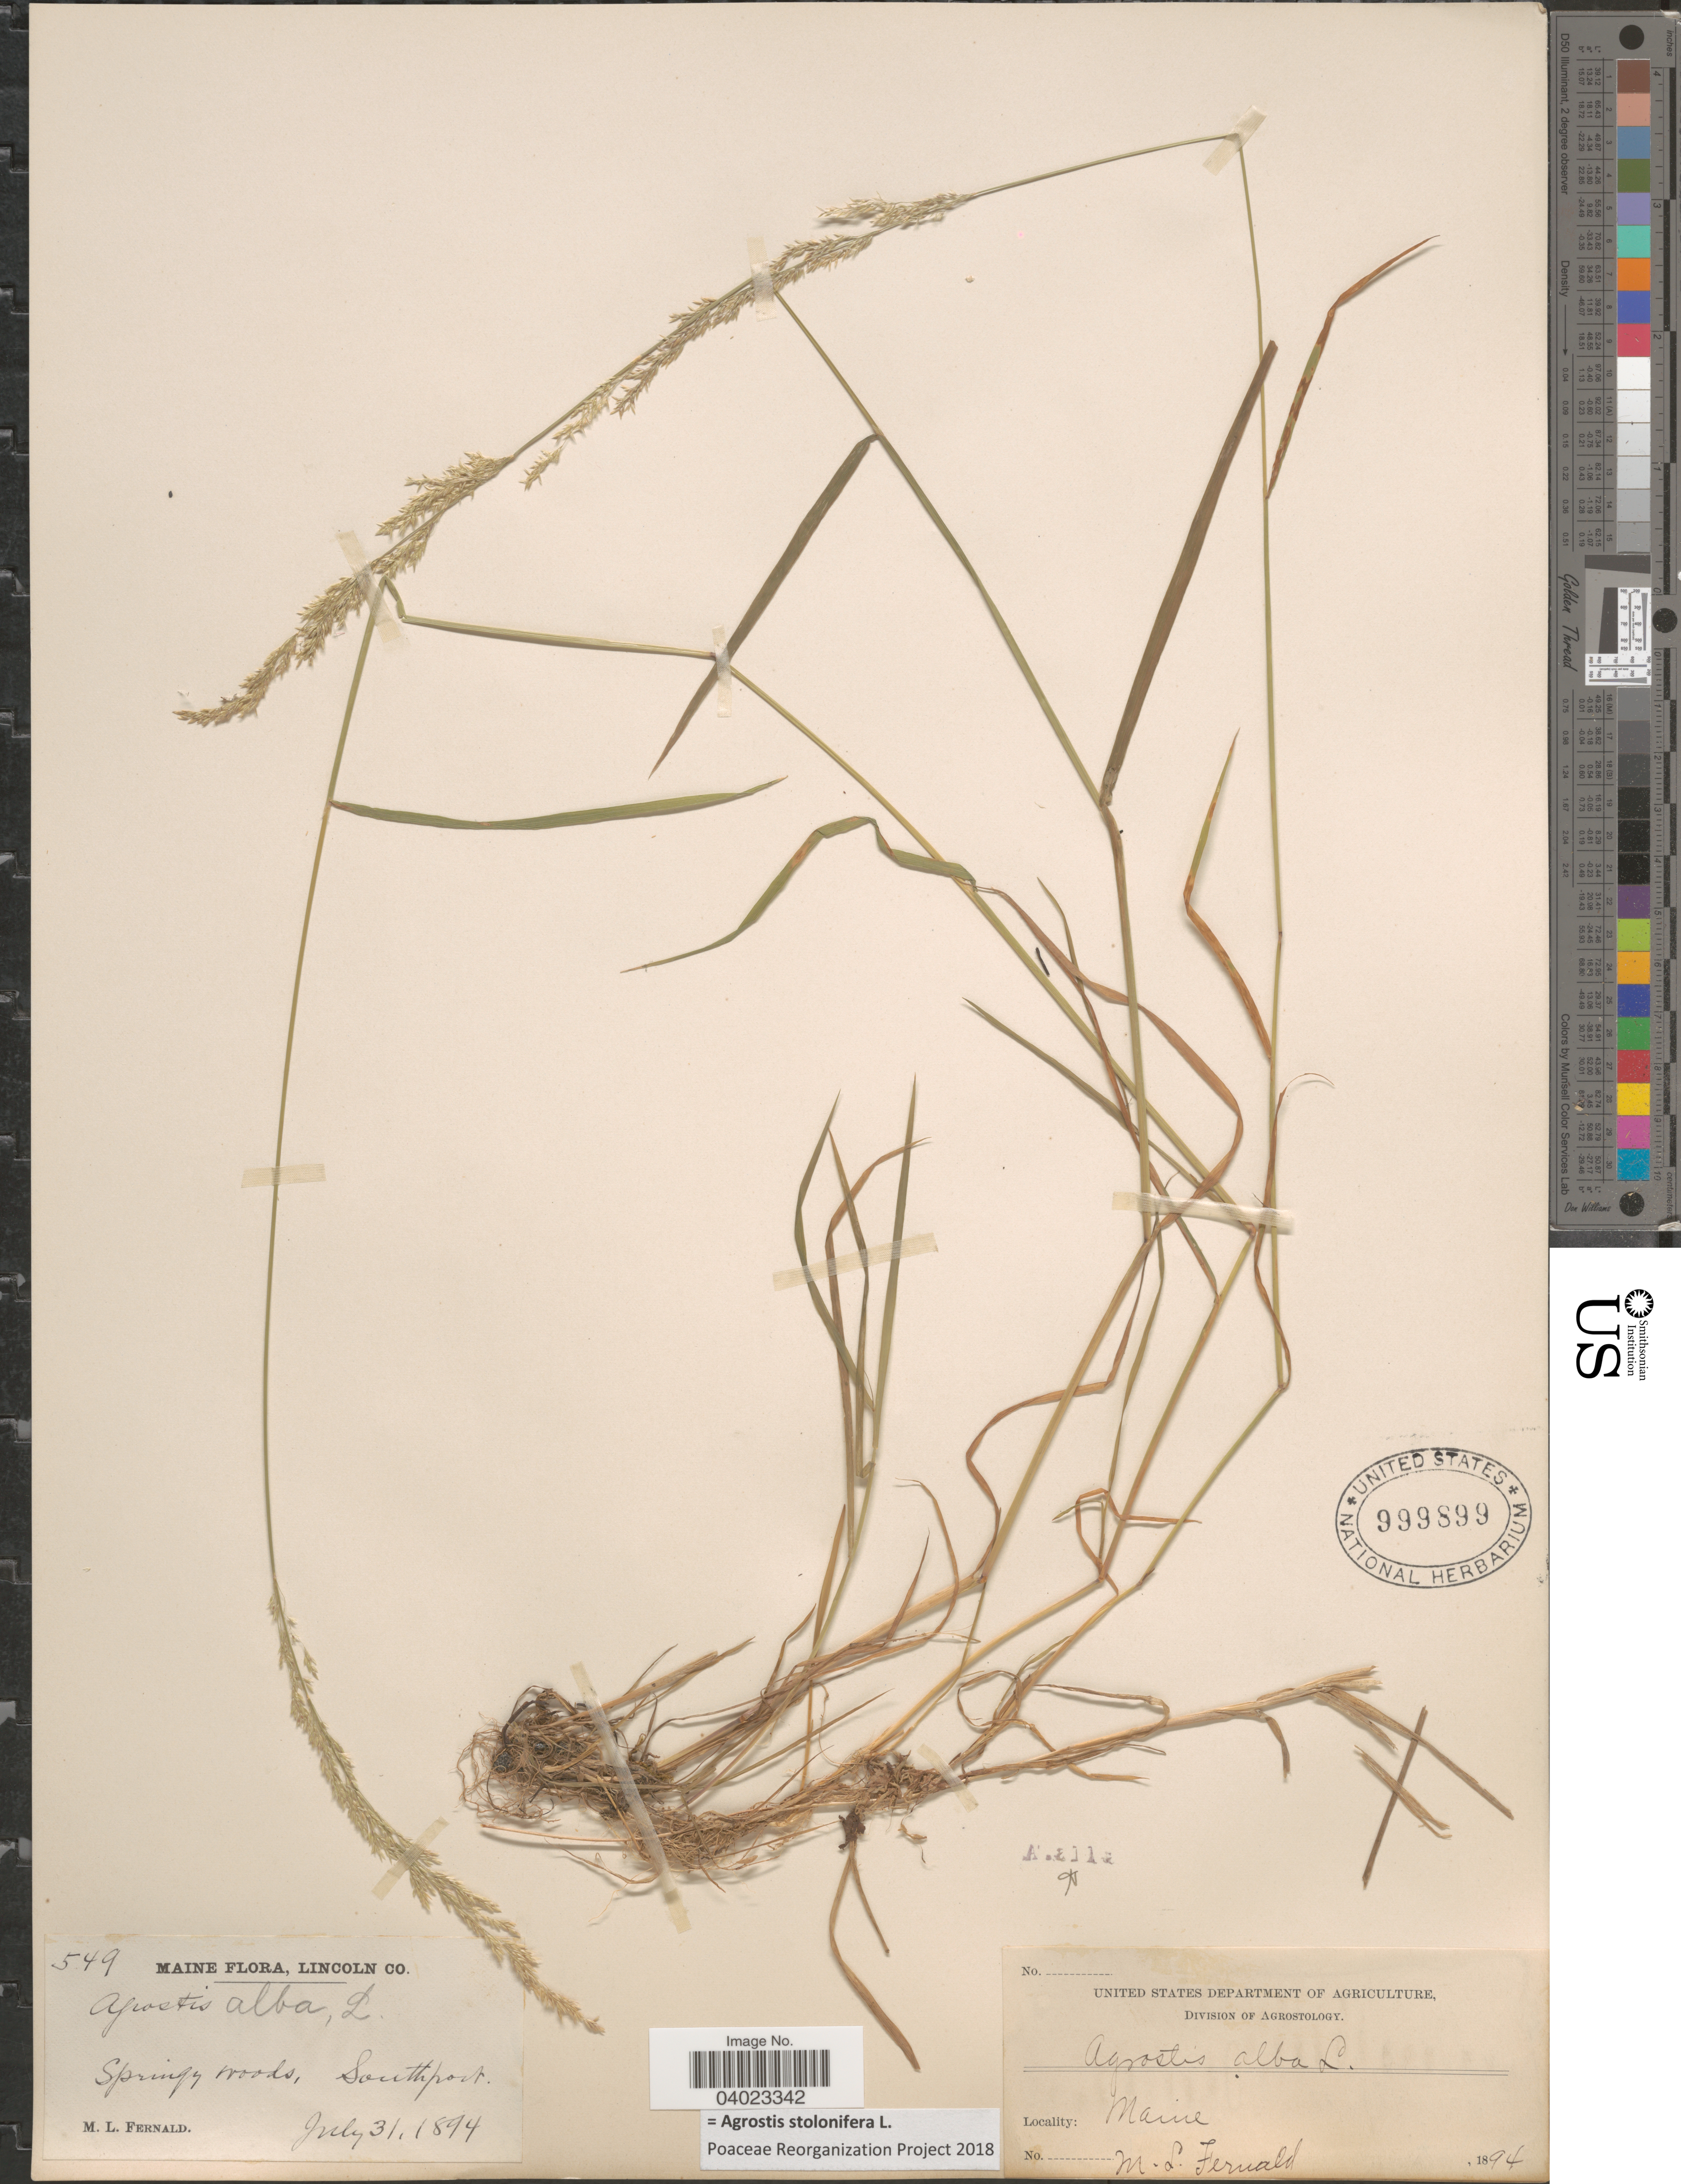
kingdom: Plantae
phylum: Tracheophyta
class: Liliopsida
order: Poales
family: Poaceae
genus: Agrostis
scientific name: Agrostis stolonifera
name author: L.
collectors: M. L. Fernald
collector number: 549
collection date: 1894-07-31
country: United States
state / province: Maine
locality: Lincoln Co. Southport.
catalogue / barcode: US 999899